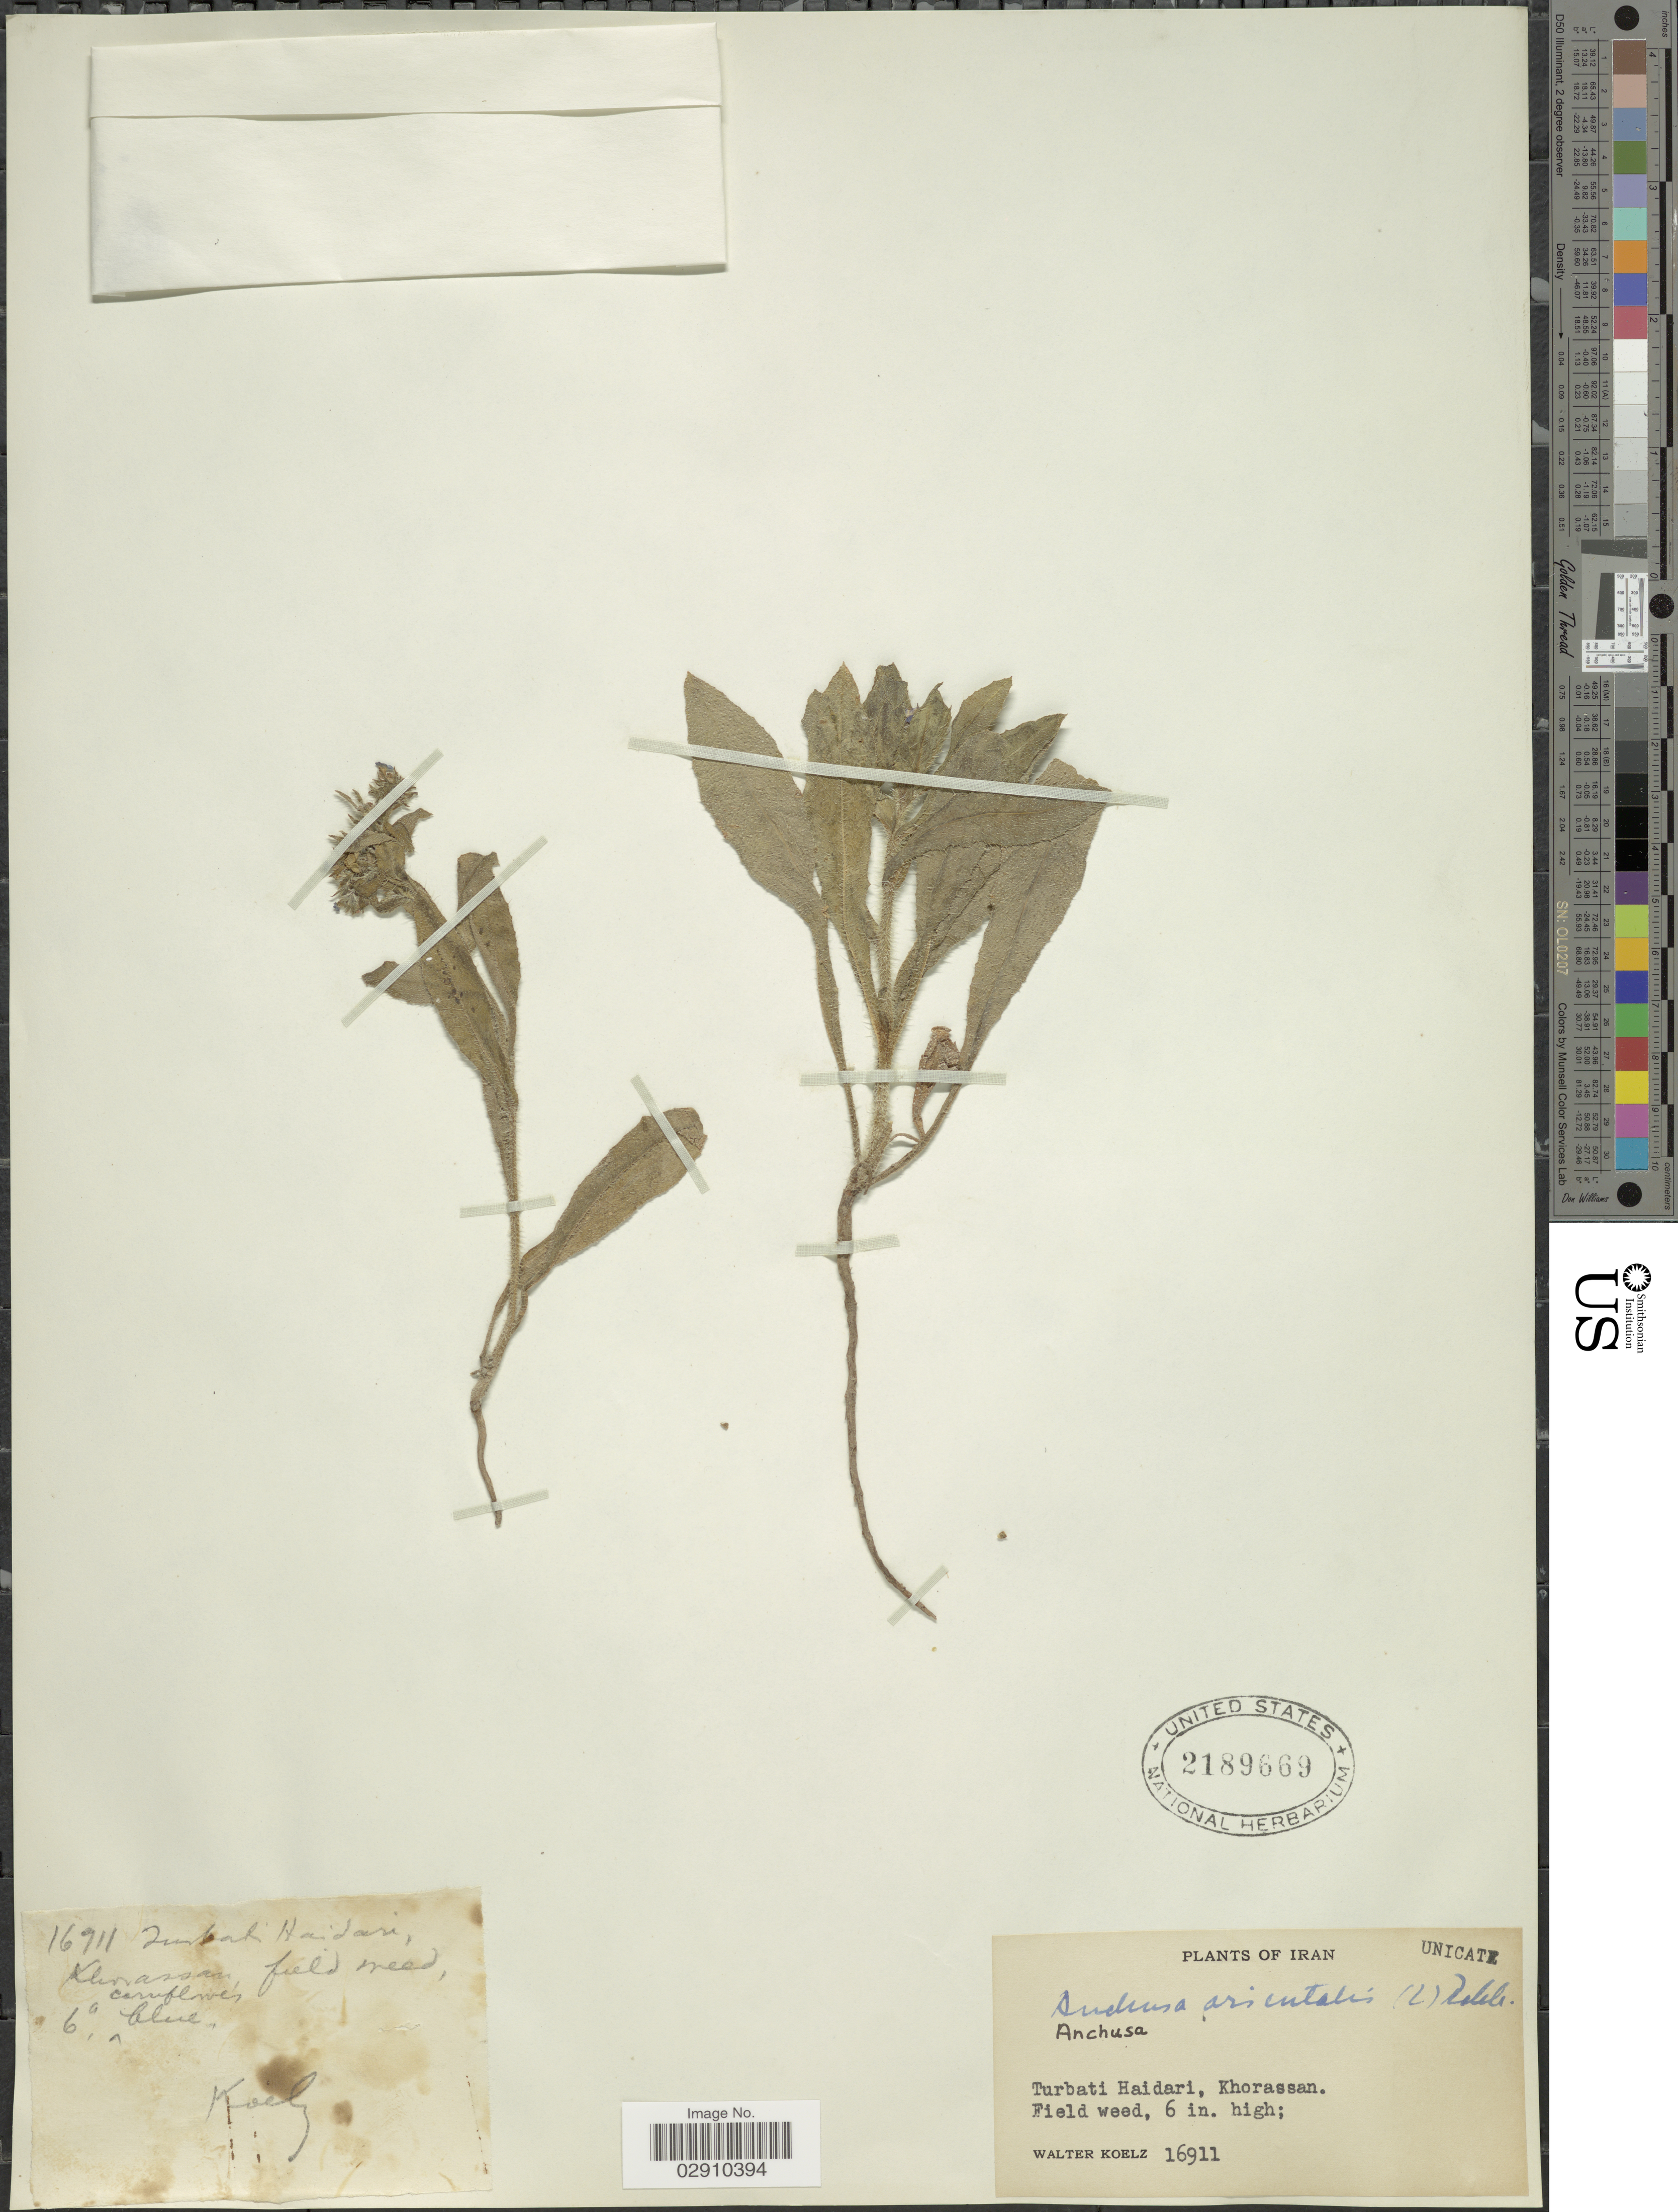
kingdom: Plantae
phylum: Tracheophyta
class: Magnoliopsida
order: Boraginales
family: Boraginaceae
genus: Anchusa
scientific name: Anchusa orientalis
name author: L.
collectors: W. N. Koelz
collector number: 16911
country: Iran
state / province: Khorasan [obsolete]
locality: Turbati Haidari, Khorassan.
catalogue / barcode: US 2189669